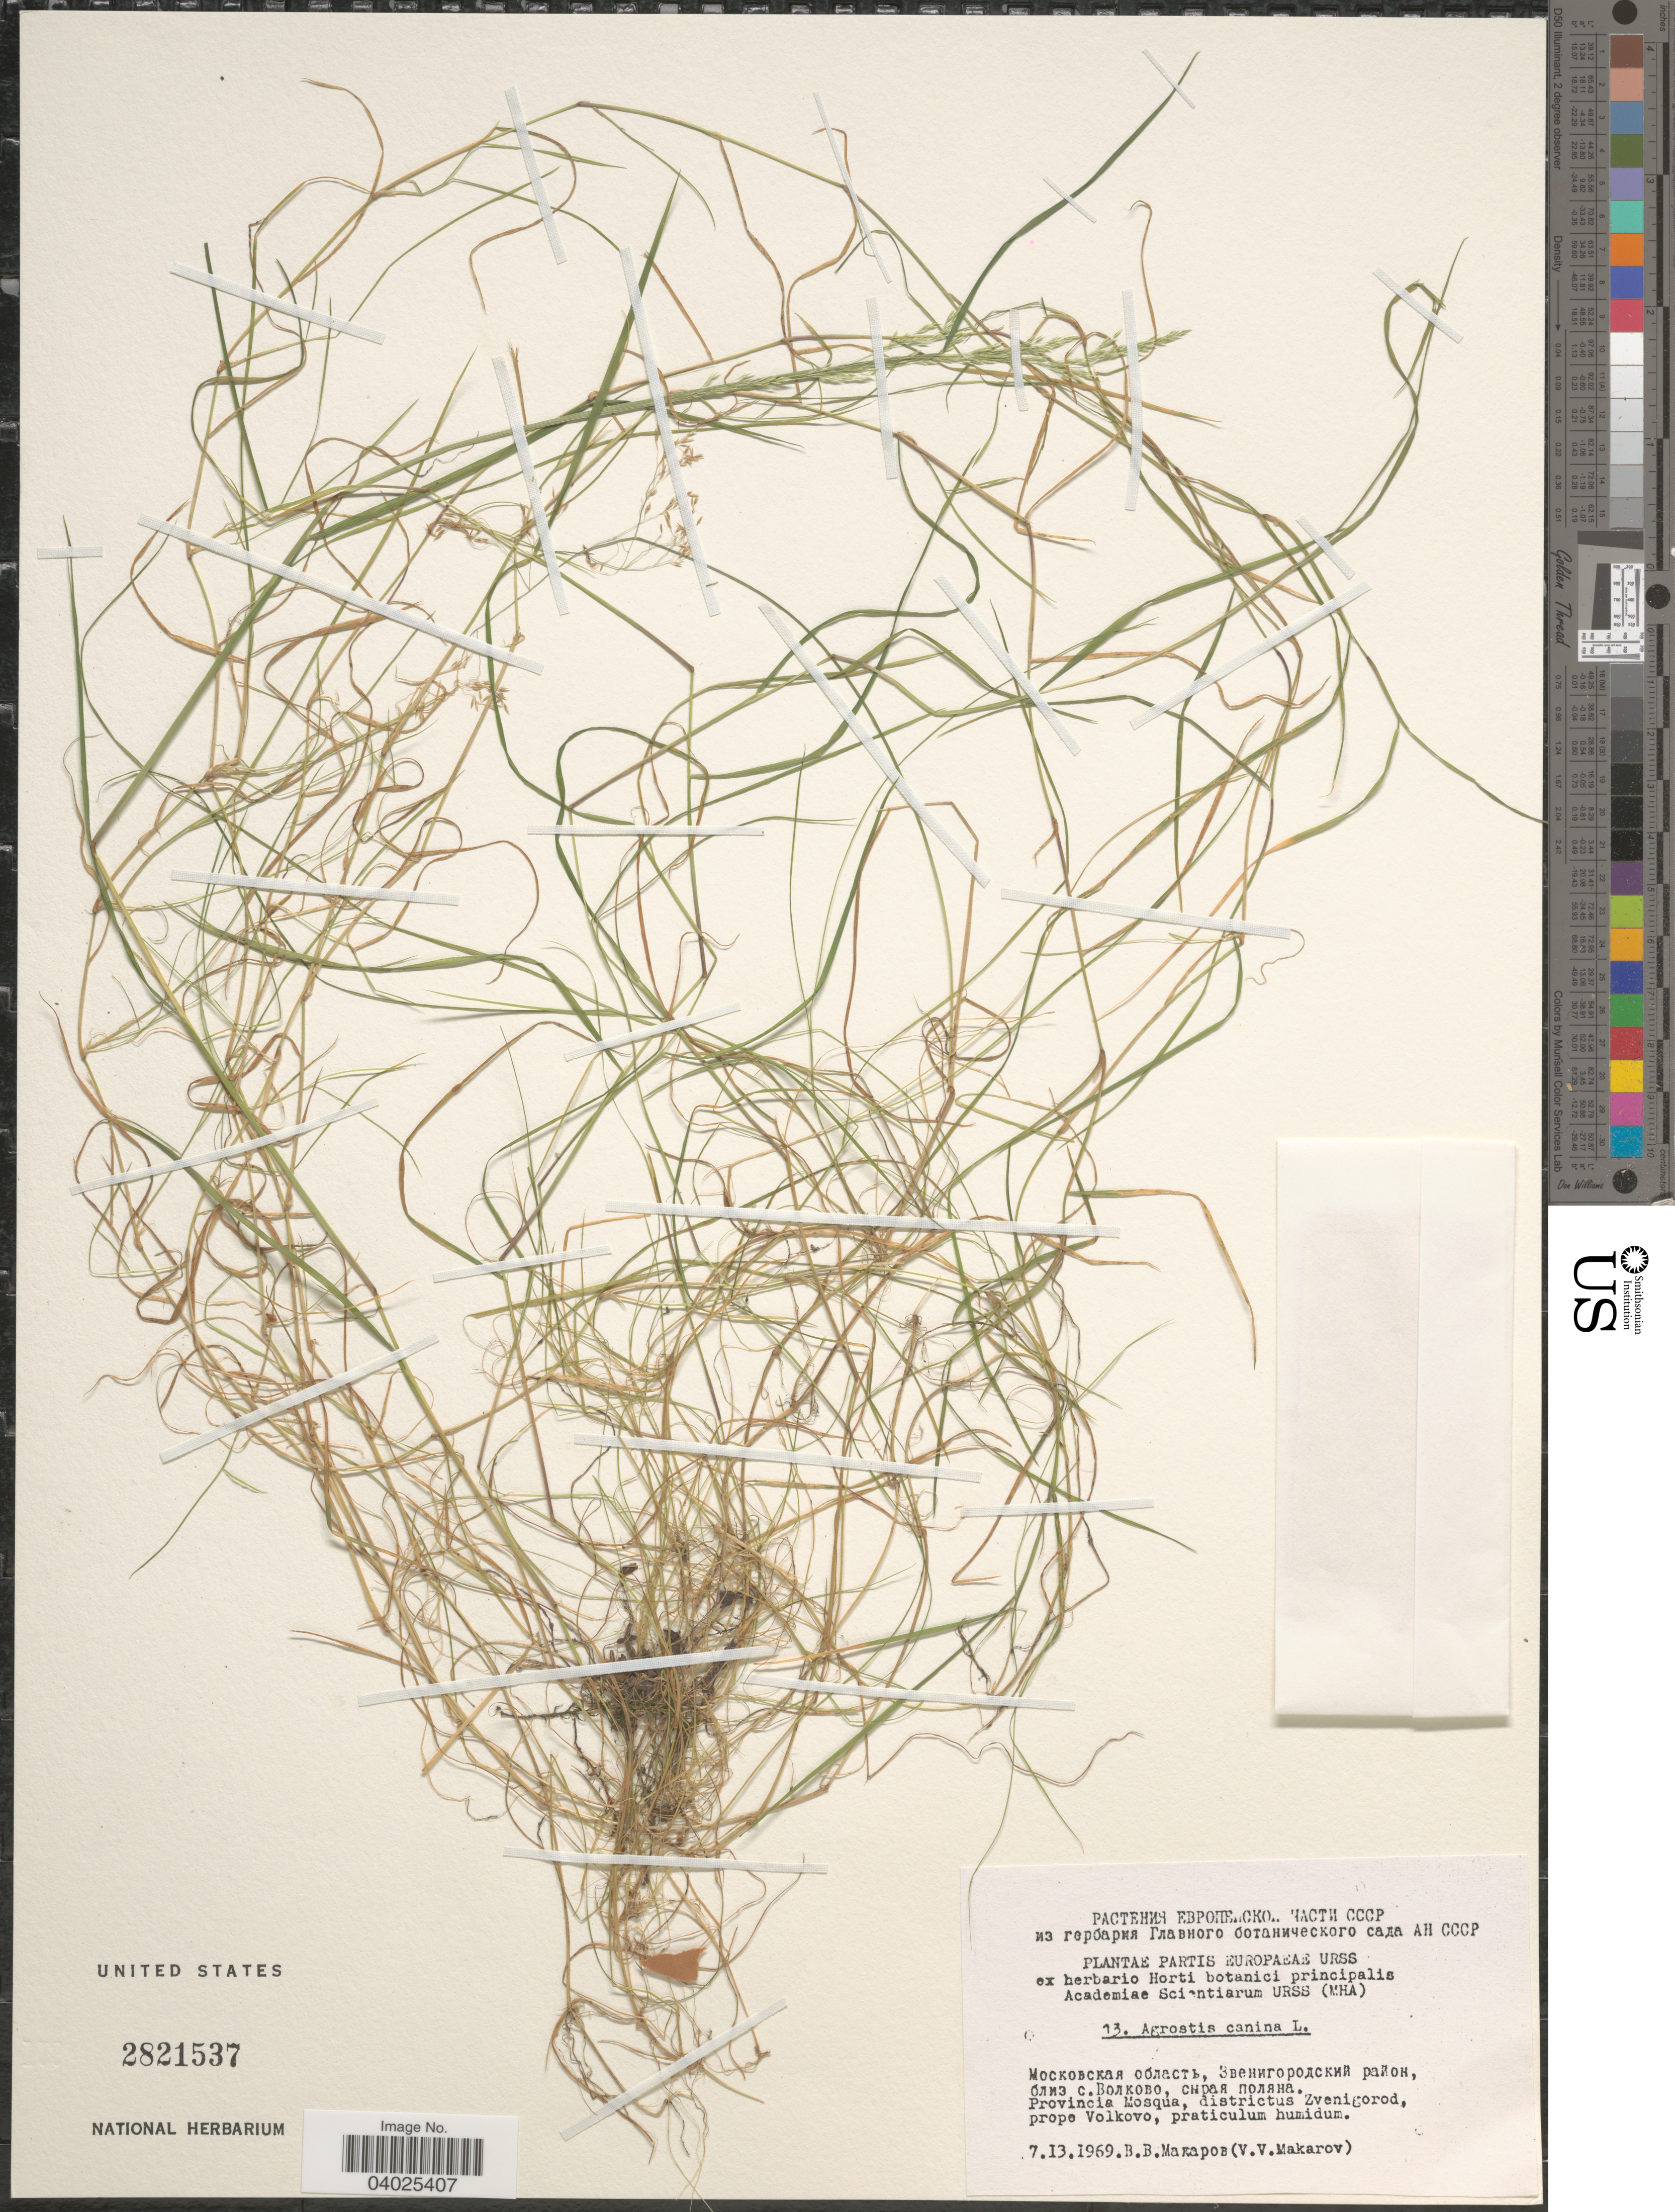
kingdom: Plantae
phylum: Tracheophyta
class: Liliopsida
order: Poales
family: Poaceae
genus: Agrostis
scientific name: Agrostis canina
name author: L.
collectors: V. Makarov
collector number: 13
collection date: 1969-07-13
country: Russian Federation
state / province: Moscow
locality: Partis Europaeae URSS. X. Provincia Mosqua, districtus Zvenigorod, prope Volkovo, praticulum humidum.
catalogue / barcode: US 2821537